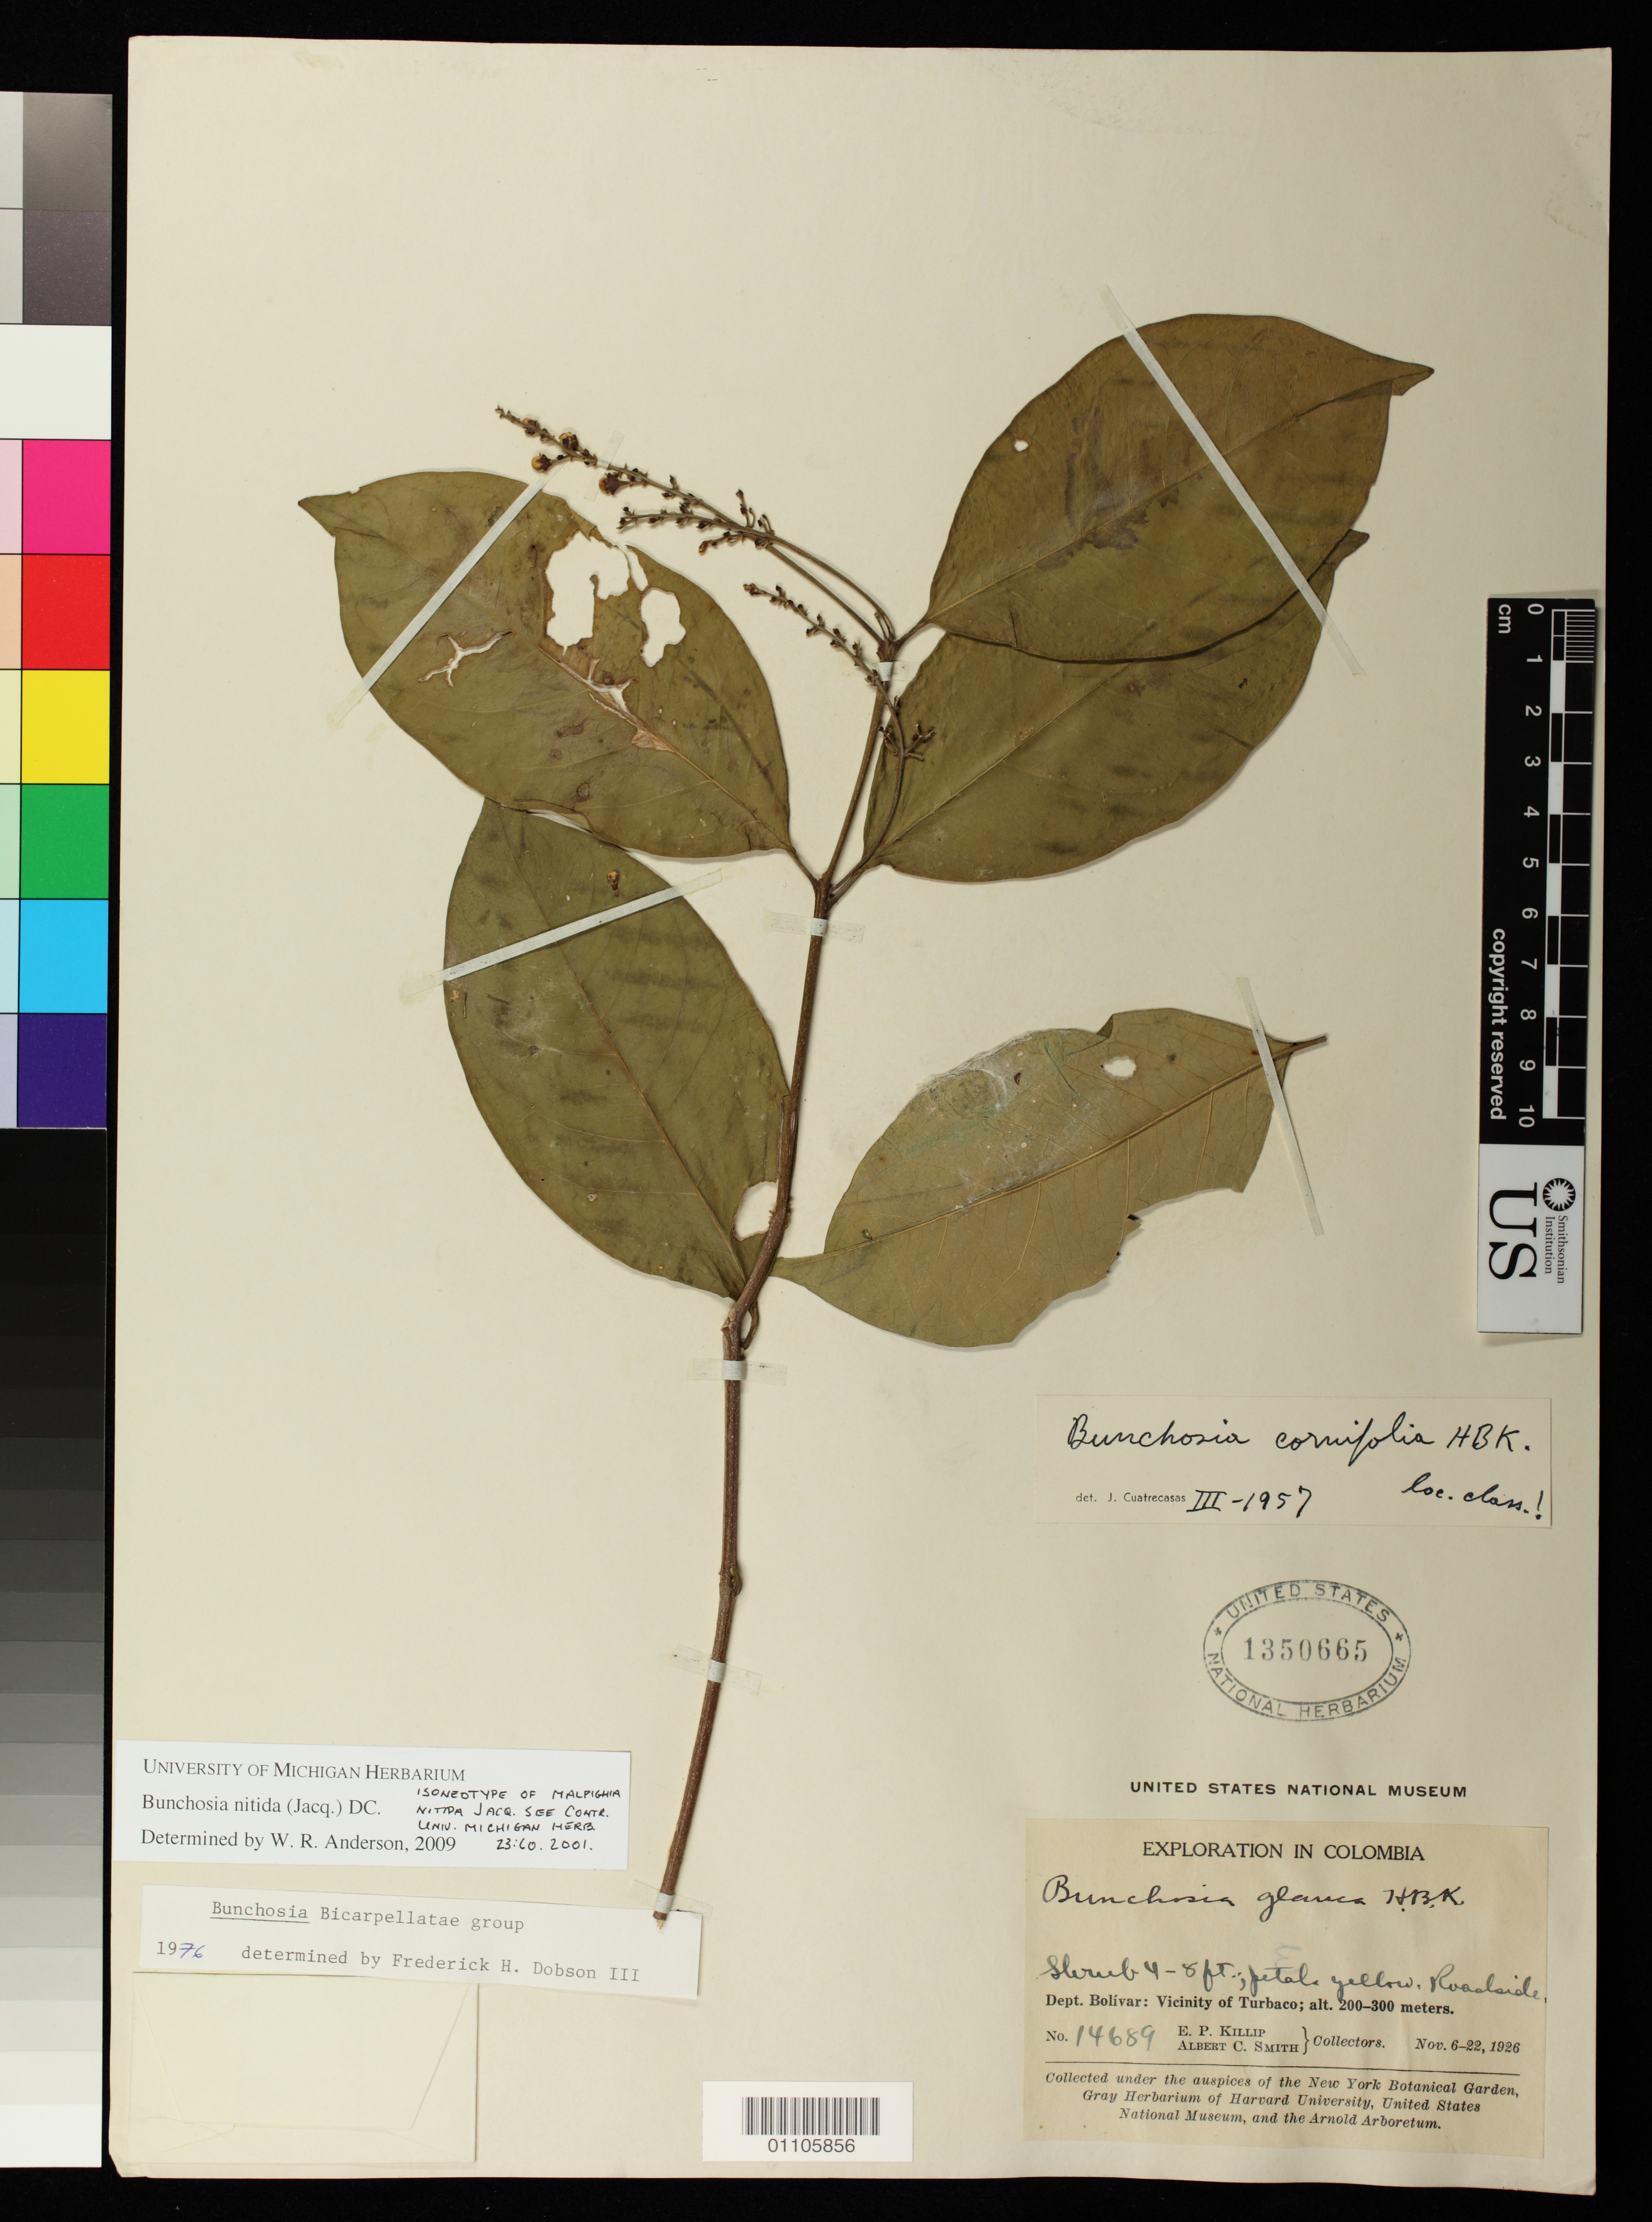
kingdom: Plantae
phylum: Tracheophyta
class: Magnoliopsida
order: Malpighiales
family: Malpighiaceae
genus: Malpighia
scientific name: Malpighia nitida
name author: Jacq.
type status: Isoneotype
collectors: E. P. Killip & A. C. Smith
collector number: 14689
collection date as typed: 06 Nov 1926 to 22 Nov 1926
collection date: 1926-11-06/1926-11-22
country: Colombia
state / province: Bolívar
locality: Dept. Bolívar: Vicinity of Turbaco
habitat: Roadside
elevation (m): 200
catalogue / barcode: US 1350665